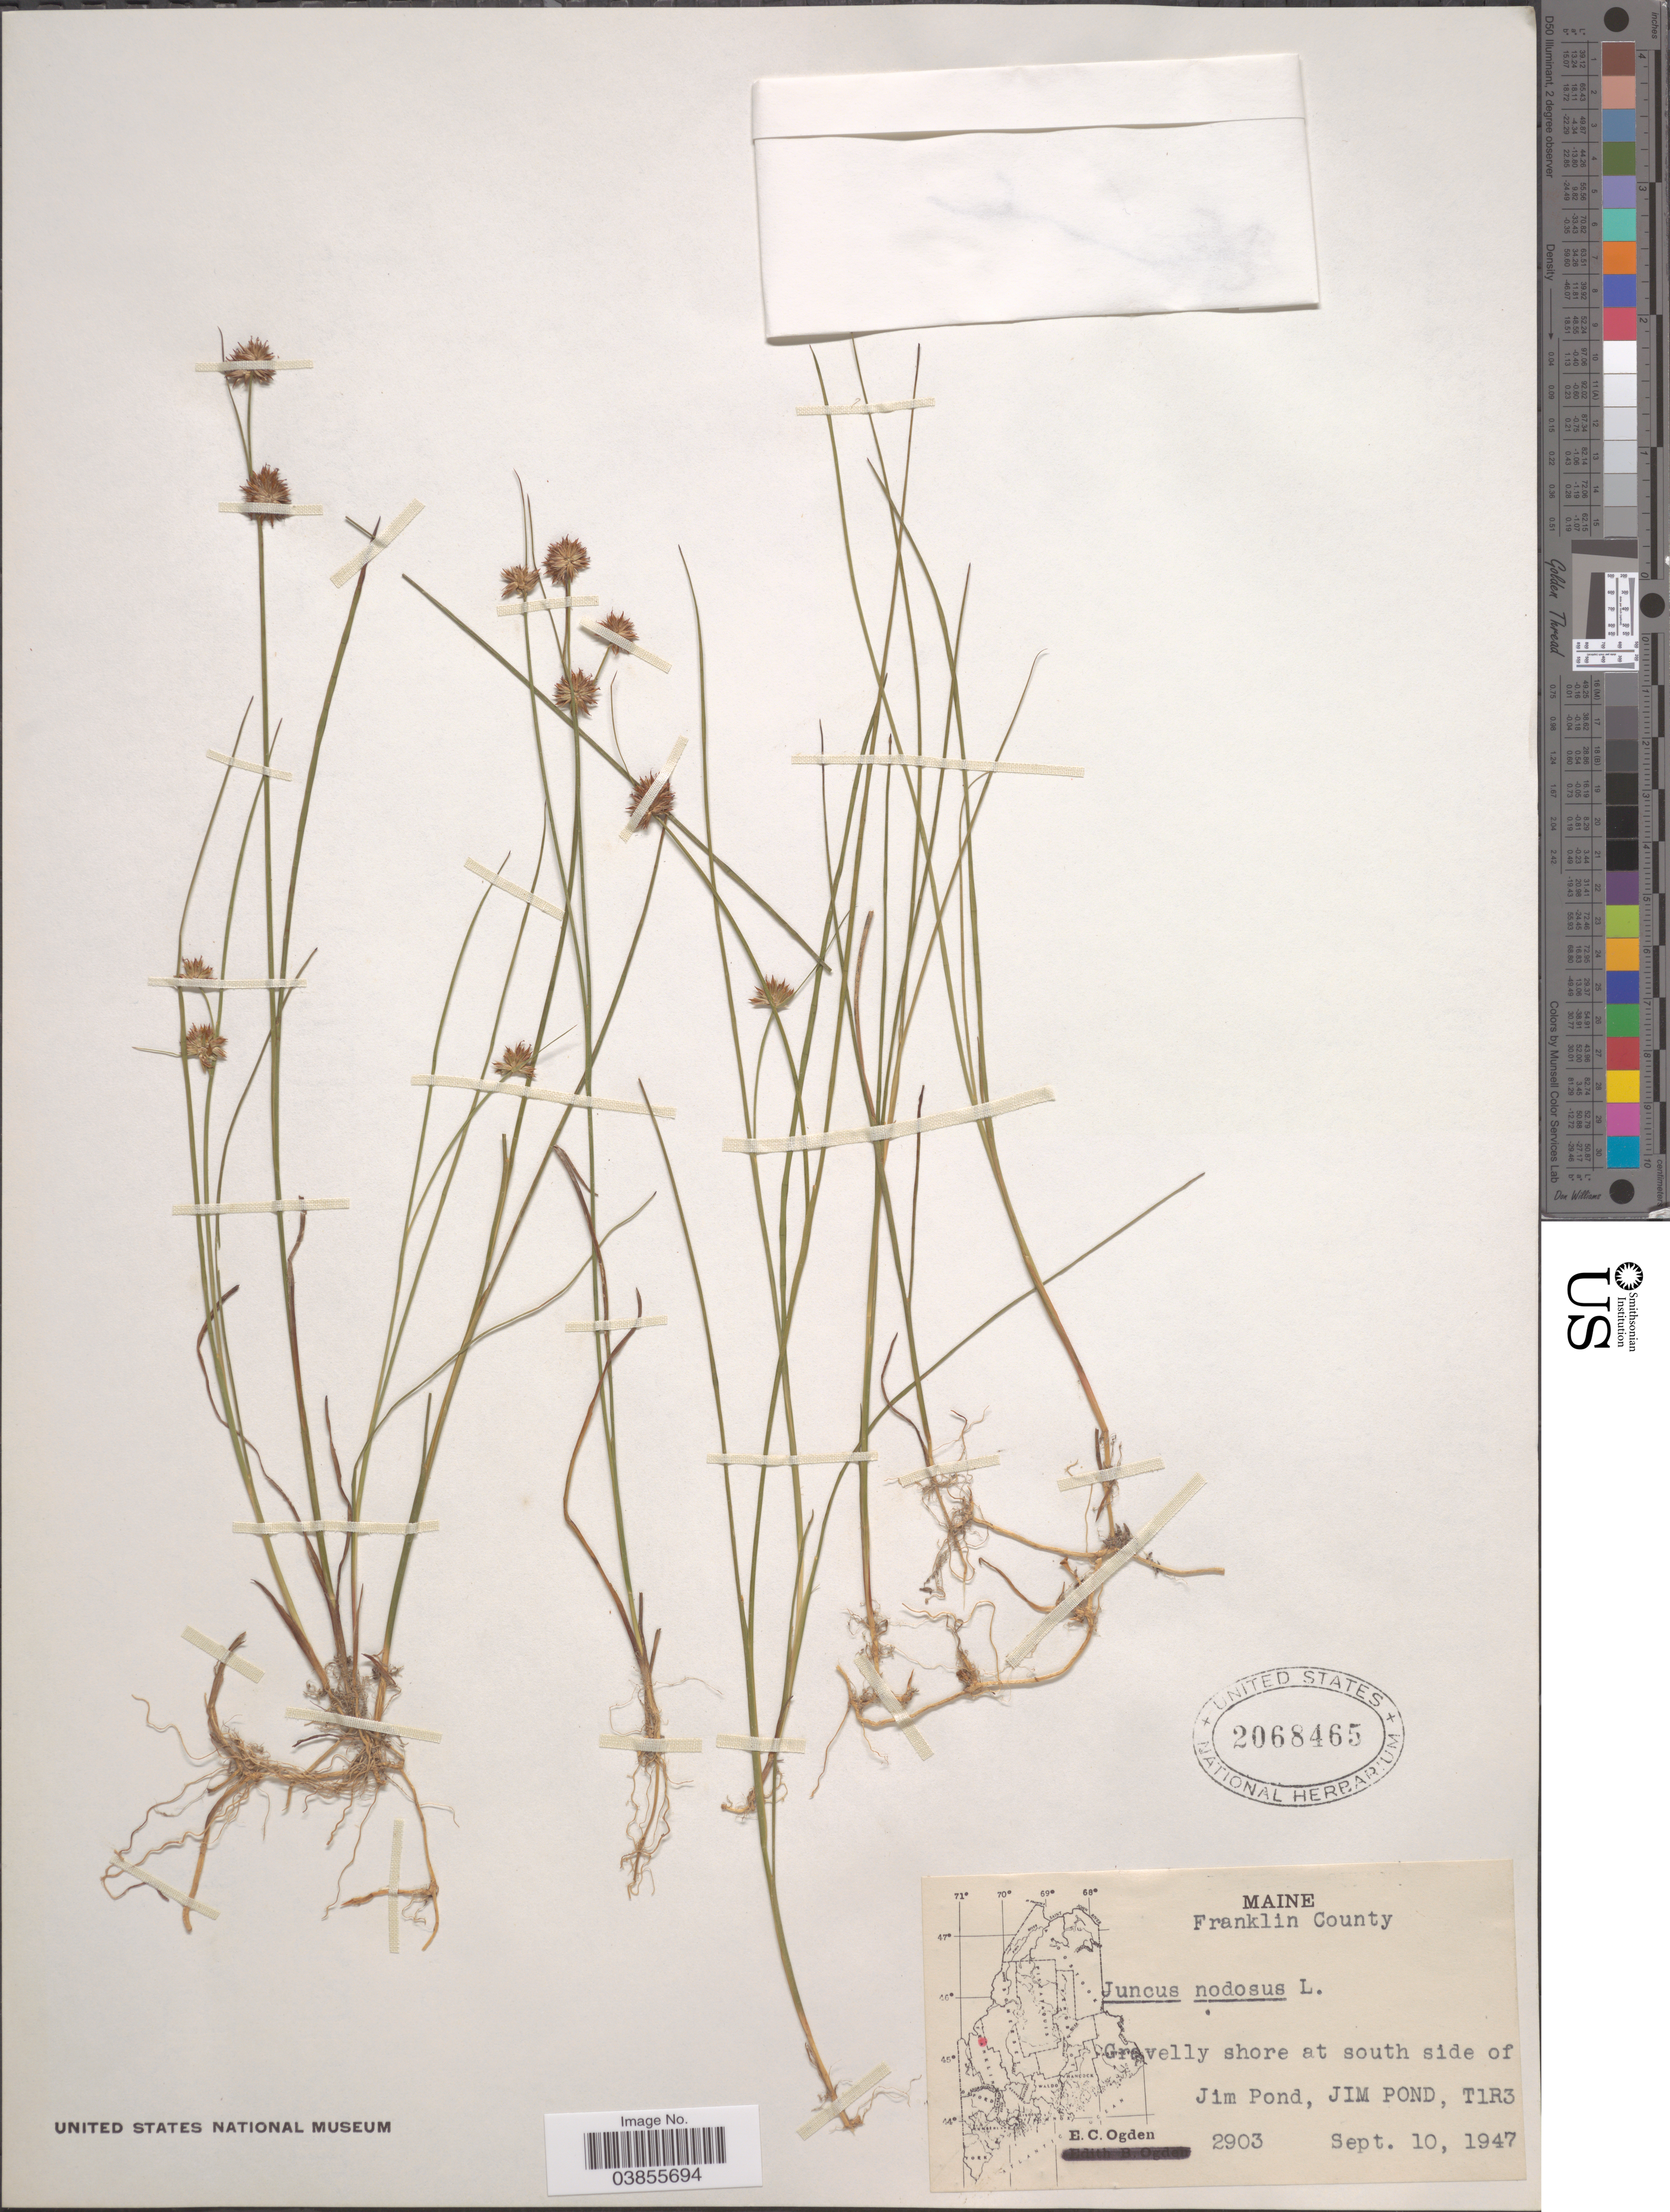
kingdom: Plantae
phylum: Tracheophyta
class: Liliopsida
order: Poales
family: Juncaceae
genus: Juncus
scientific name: Juncus nodosus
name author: L.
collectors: E. Ogden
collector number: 2903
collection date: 1947-09-10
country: United States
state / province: Maine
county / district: Franklin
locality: Gravelly shore at south side of Jim Pond, Jim Pond, T1R3.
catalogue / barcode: US 2068465